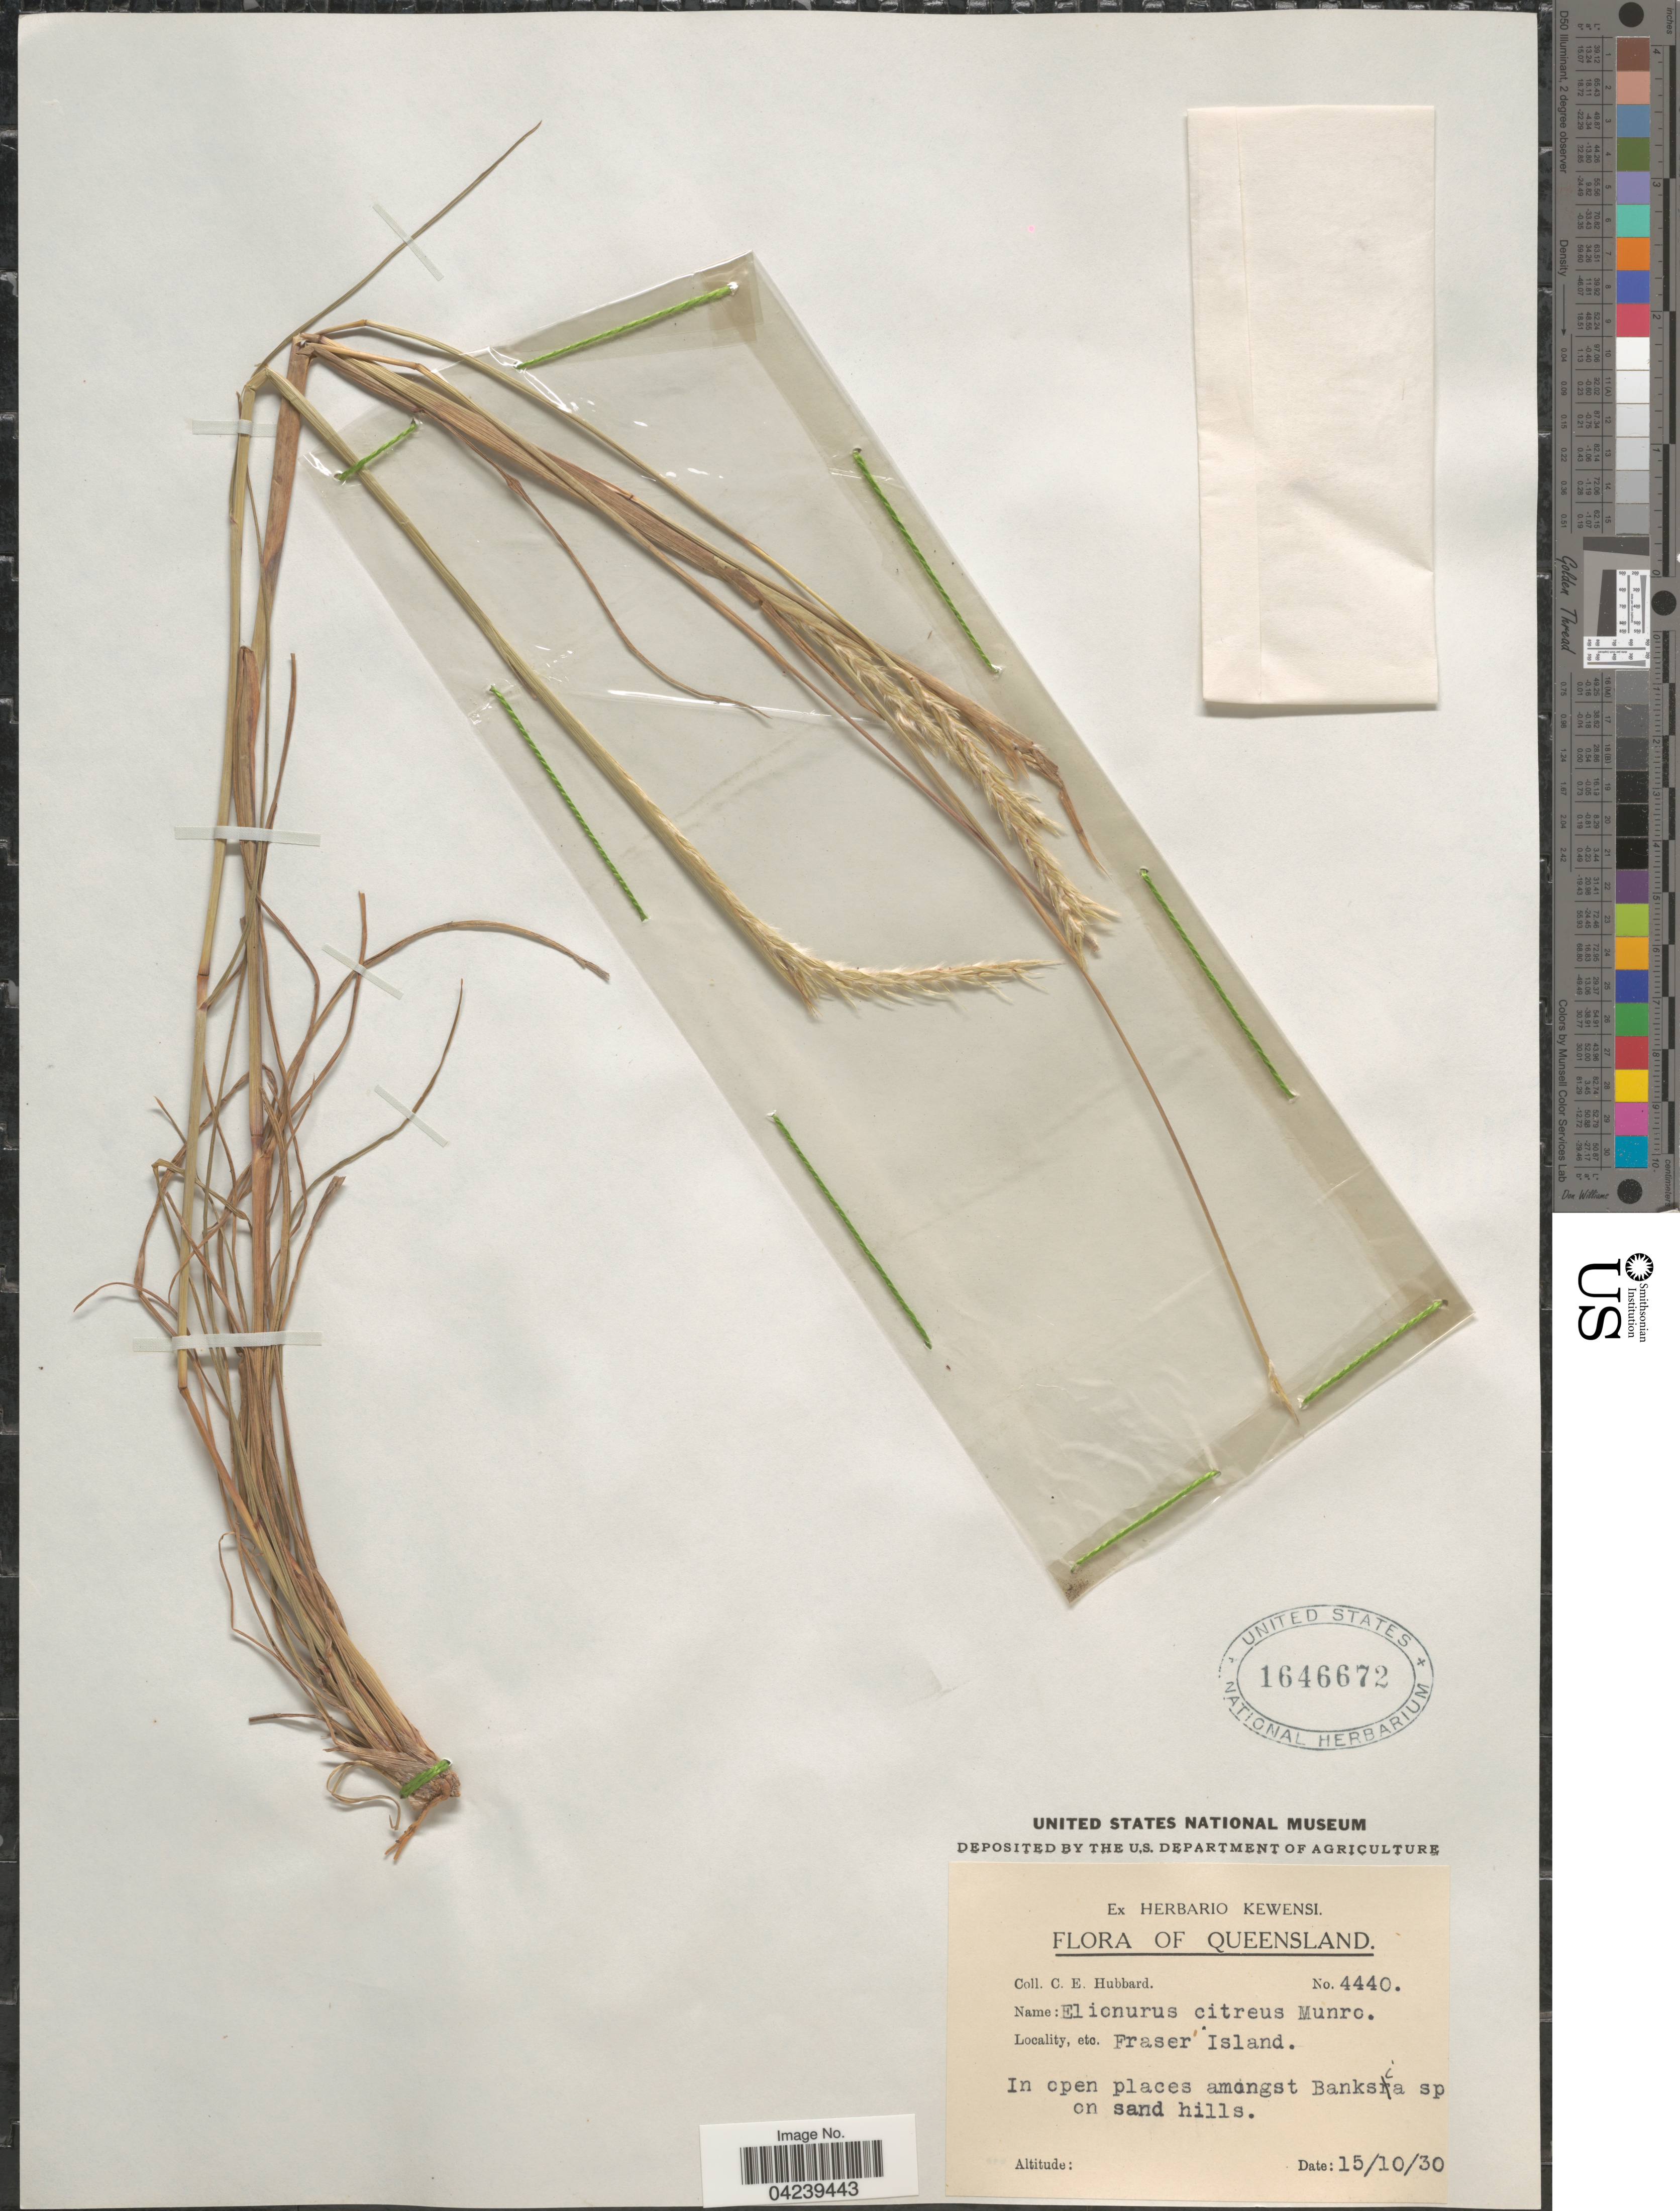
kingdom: Plantae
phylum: Tracheophyta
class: Liliopsida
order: Poales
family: Poaceae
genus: Elionurus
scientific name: Elionurus citreus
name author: (R. Br.) Munro ex Benth.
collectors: C. E. Hubbard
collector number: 4440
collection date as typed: Transcribed d/m/y: 15/10/30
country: Australia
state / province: Queensland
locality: Fraser Island. In open places amongst Banksia sp on sand hills.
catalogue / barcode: US 1646672